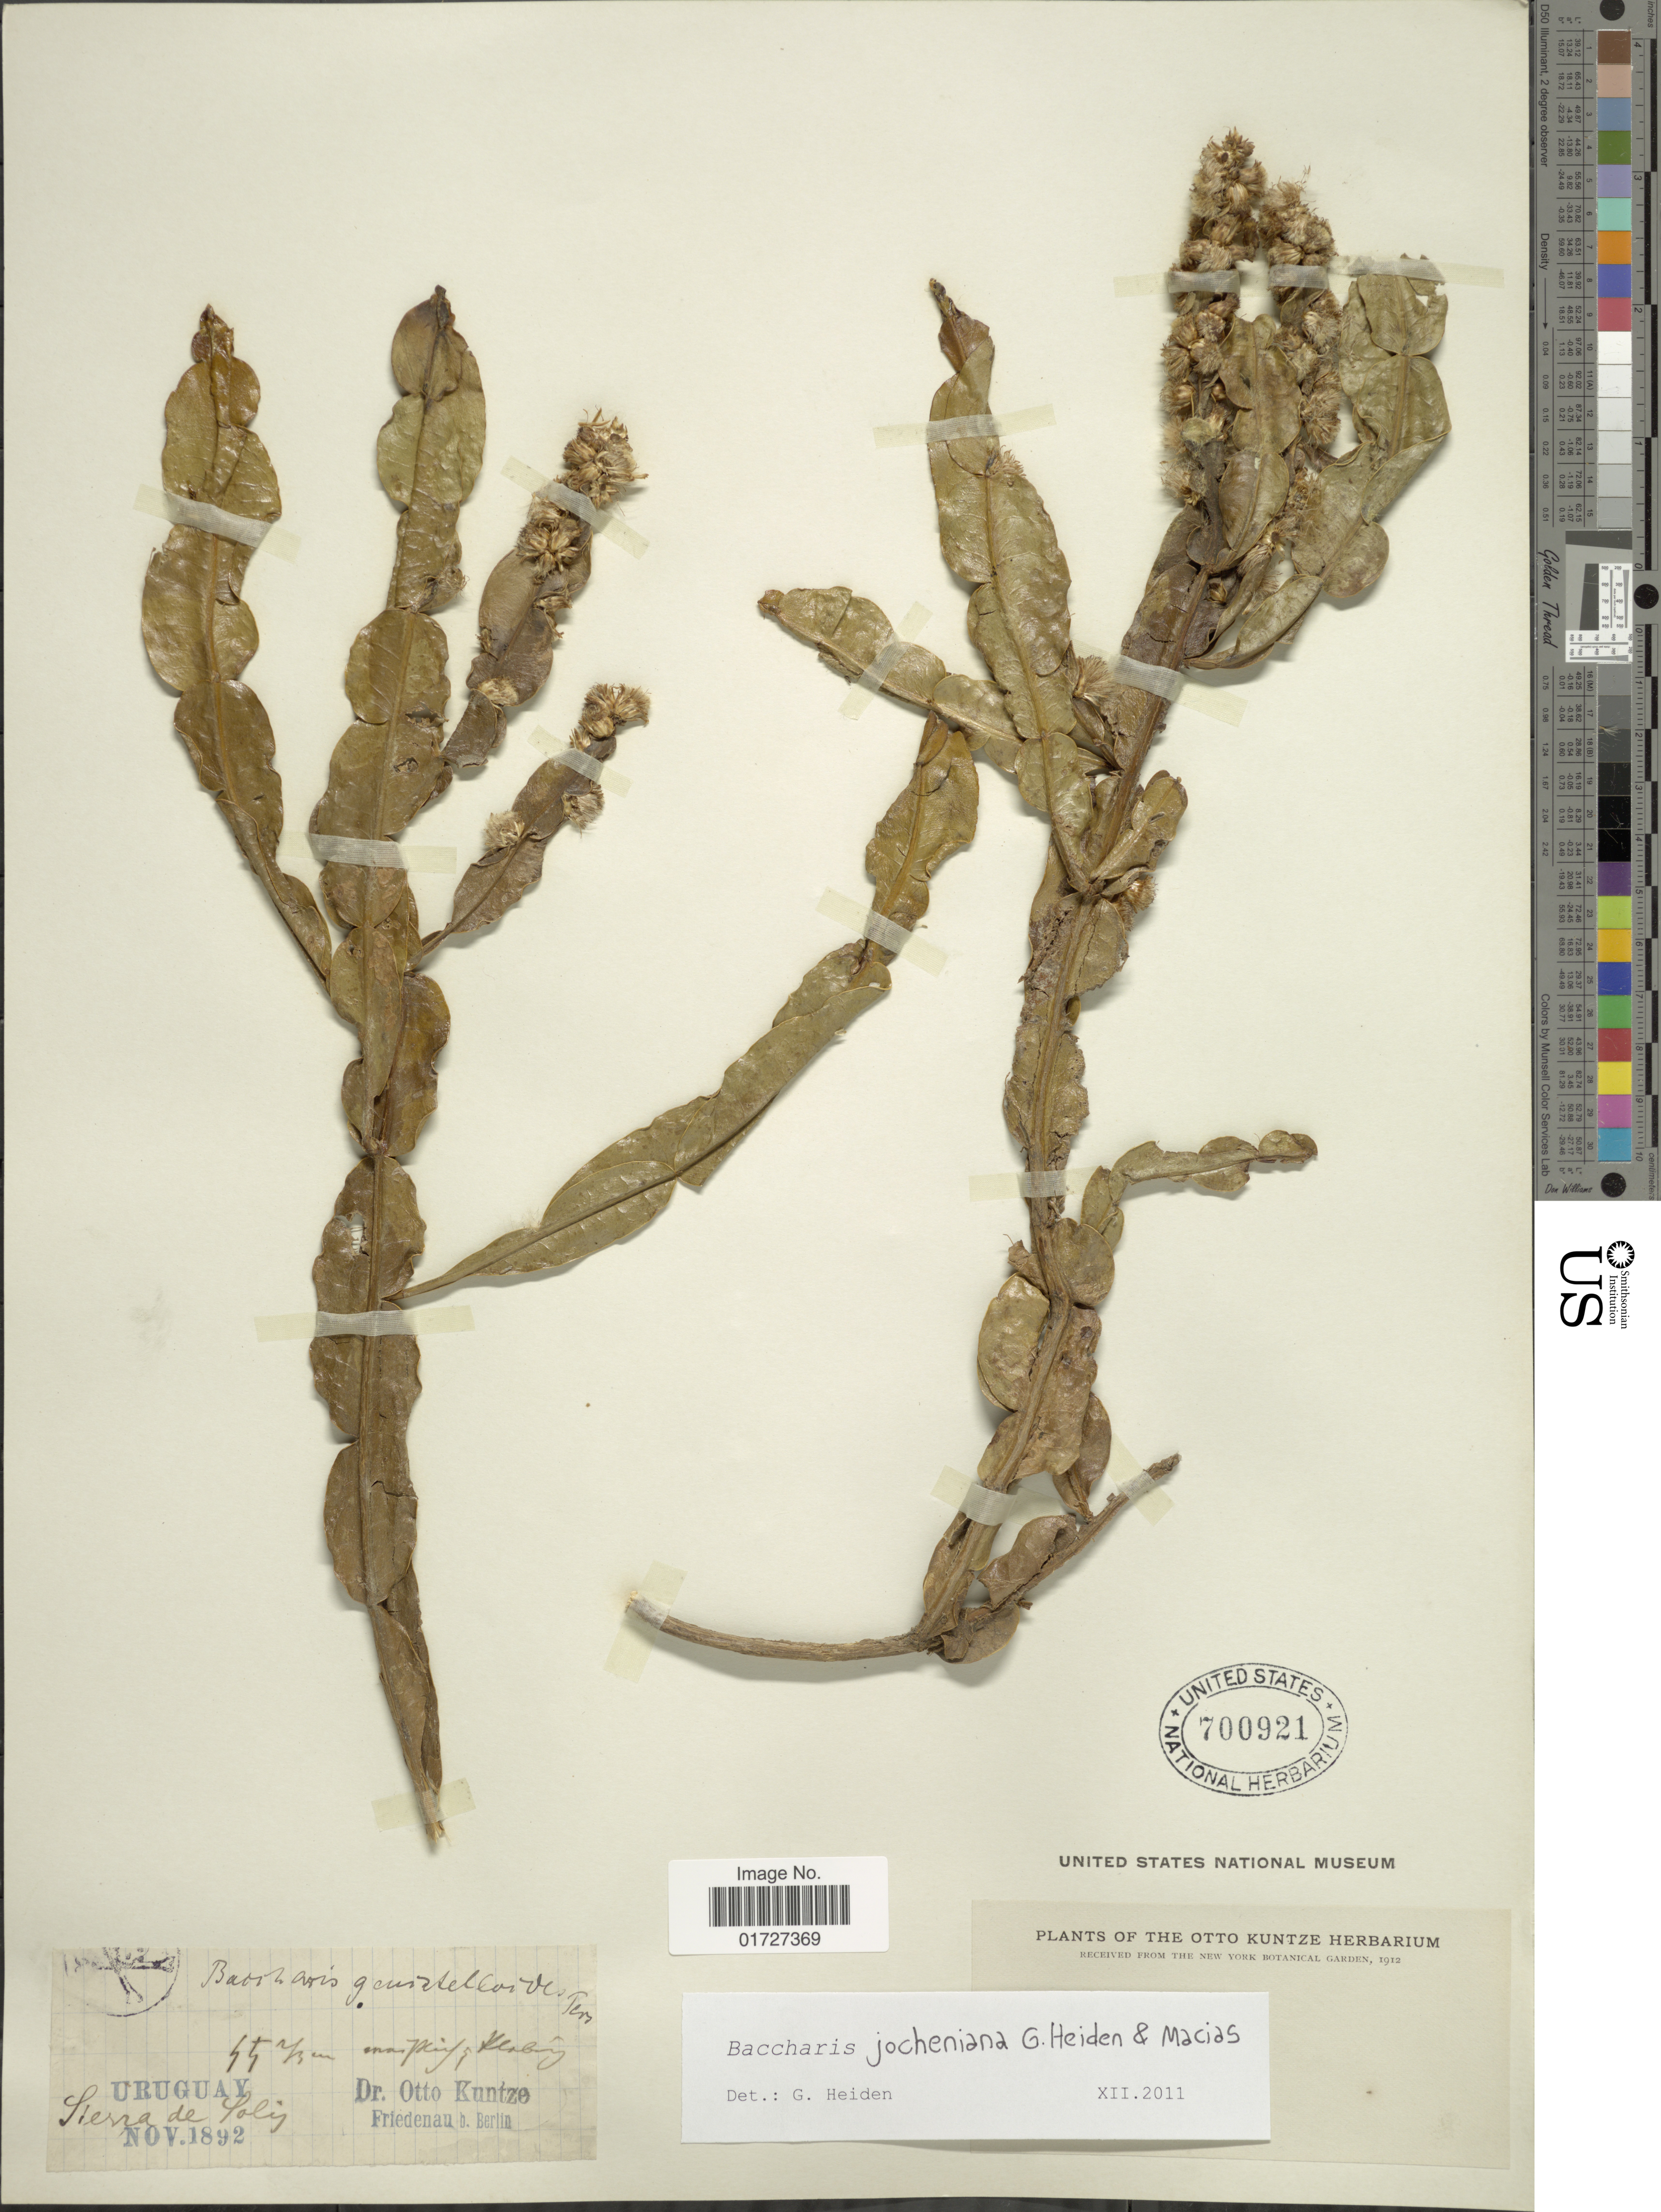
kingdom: Plantae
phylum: Tracheophyta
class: Magnoliopsida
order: Asterales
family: Asteraceae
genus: Baccharis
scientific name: Baccharis jocheniana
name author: G. Heiden & Macias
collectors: C.E.O. Kuntze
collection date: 1892-11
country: Uruguay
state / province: Maldonado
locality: Sierra de Solis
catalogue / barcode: US 700921